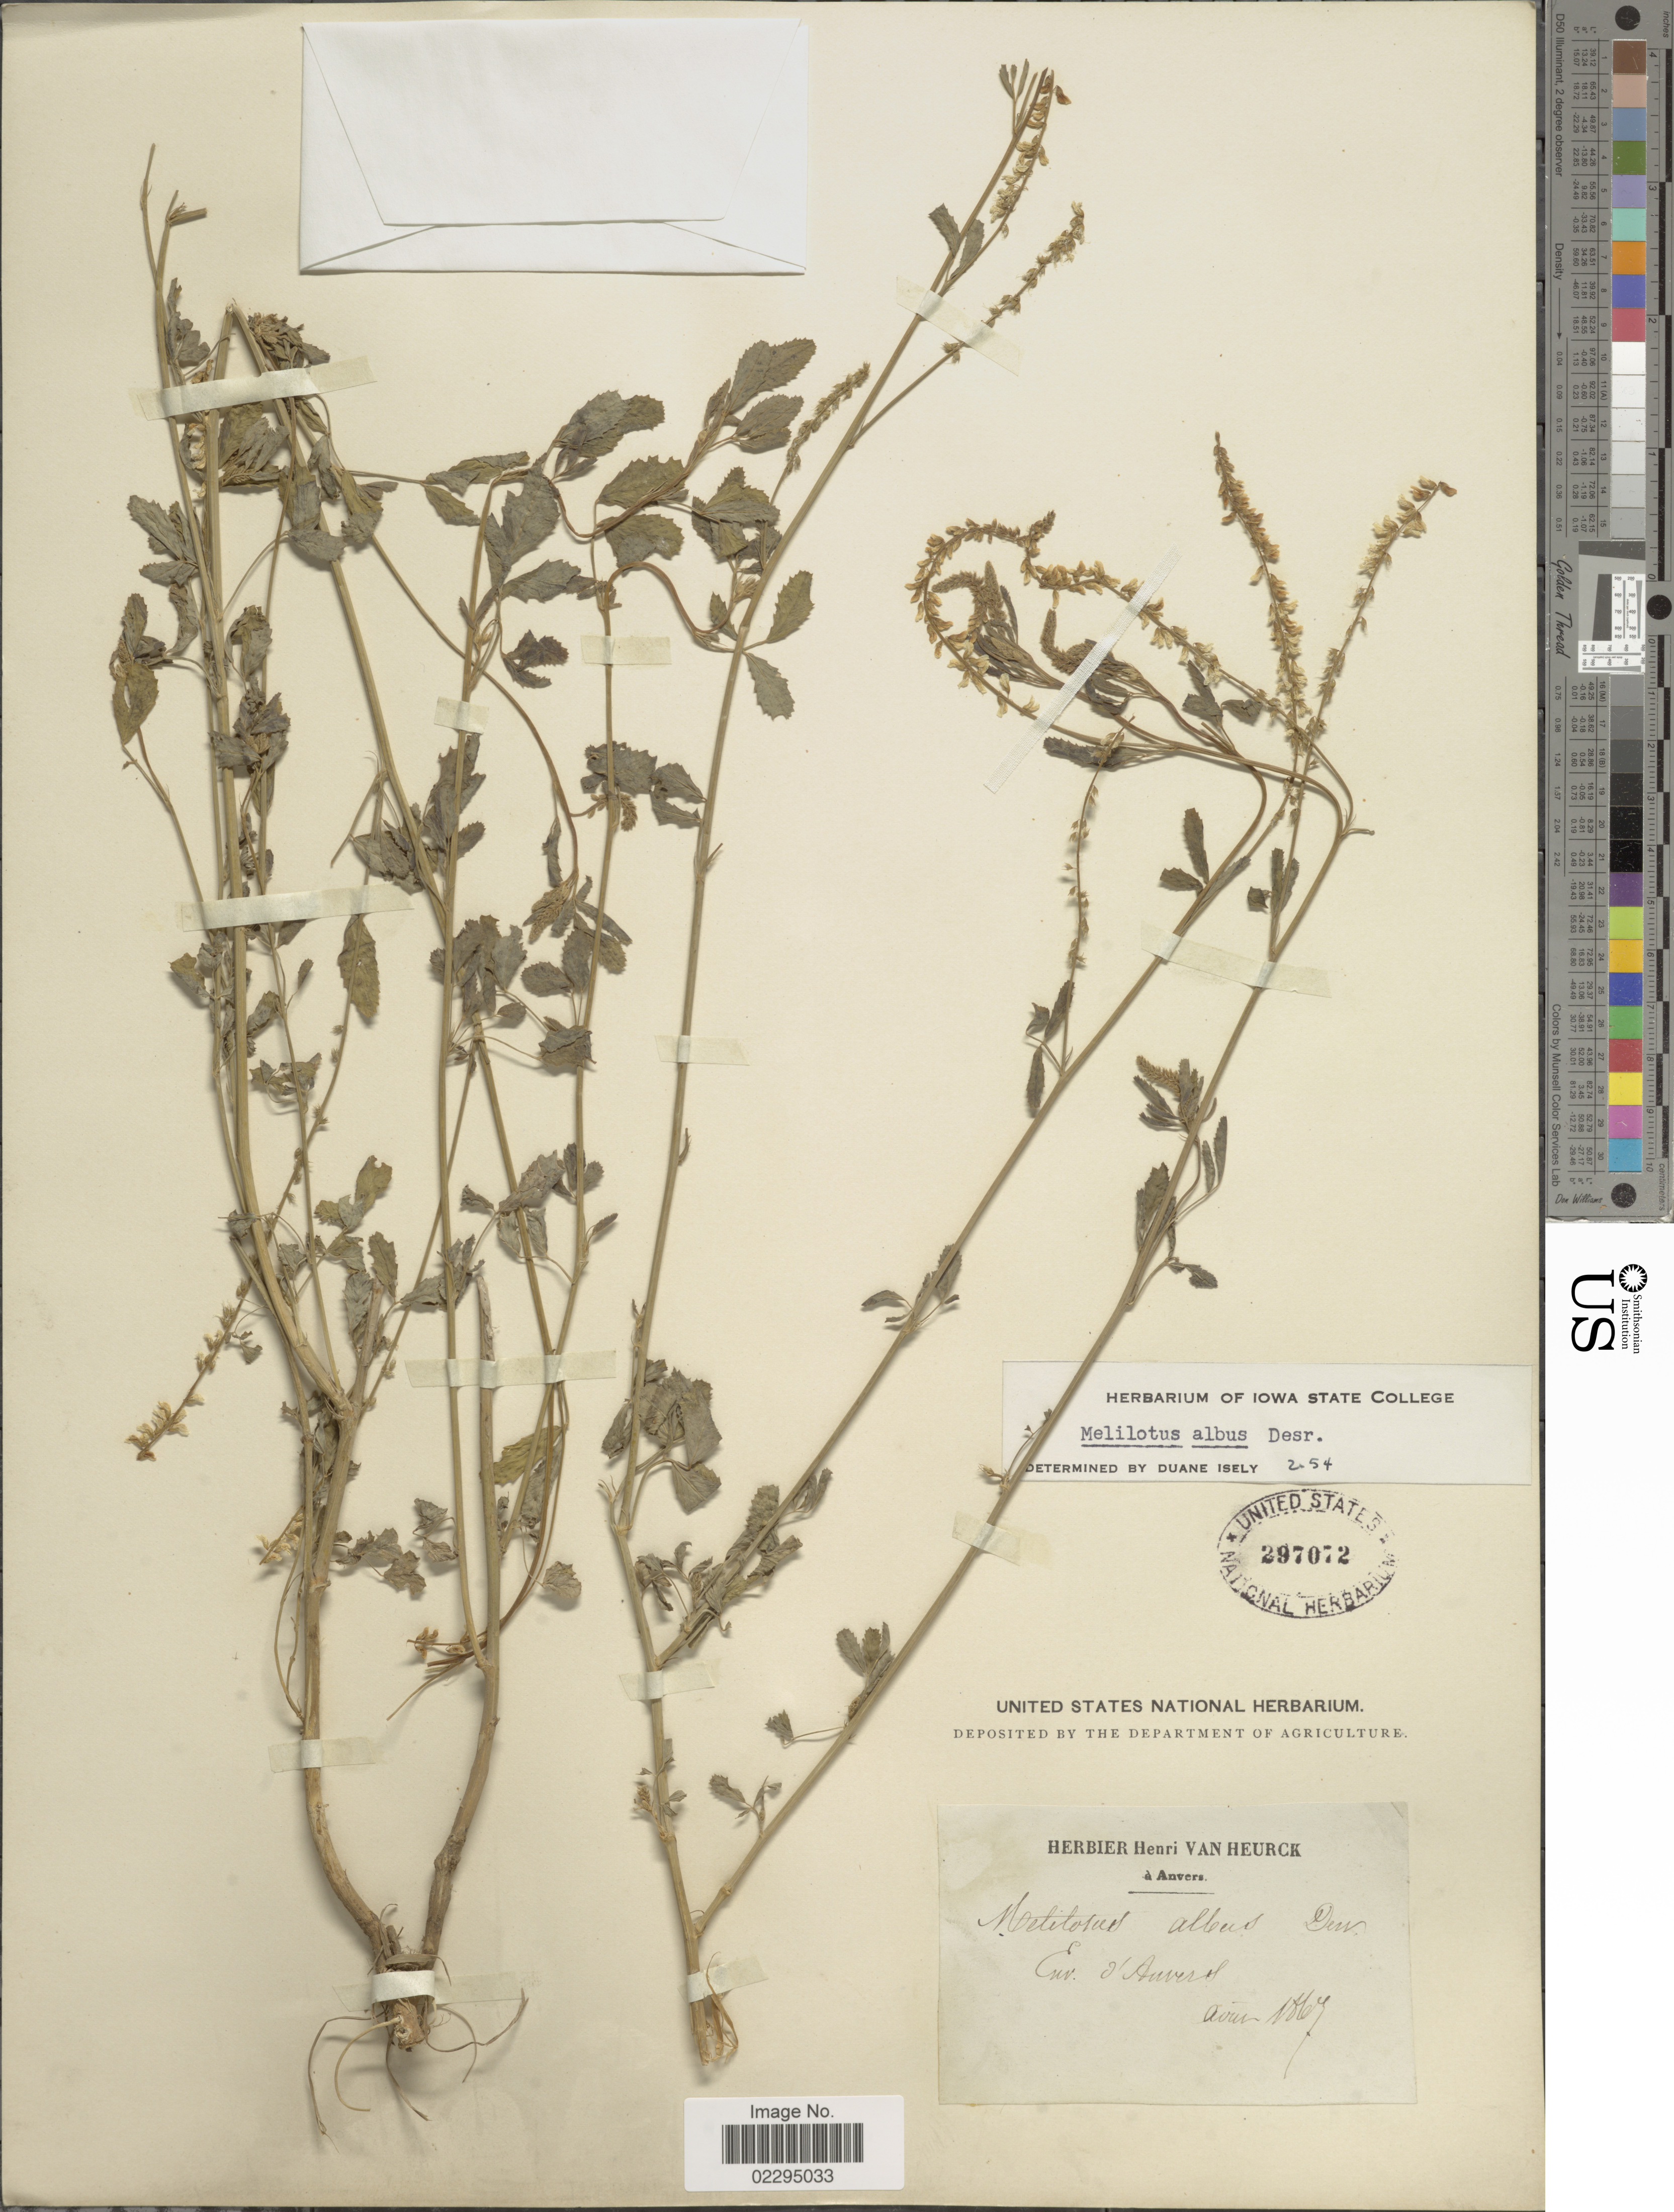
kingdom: Plantae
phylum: Tracheophyta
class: Magnoliopsida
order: Fabales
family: Fabaceae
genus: Melilotus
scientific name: Melilotus albus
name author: Medik.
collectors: ex Herb Henri van Heurck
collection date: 1867-04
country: France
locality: Env. d'Auvers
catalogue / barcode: US 297072